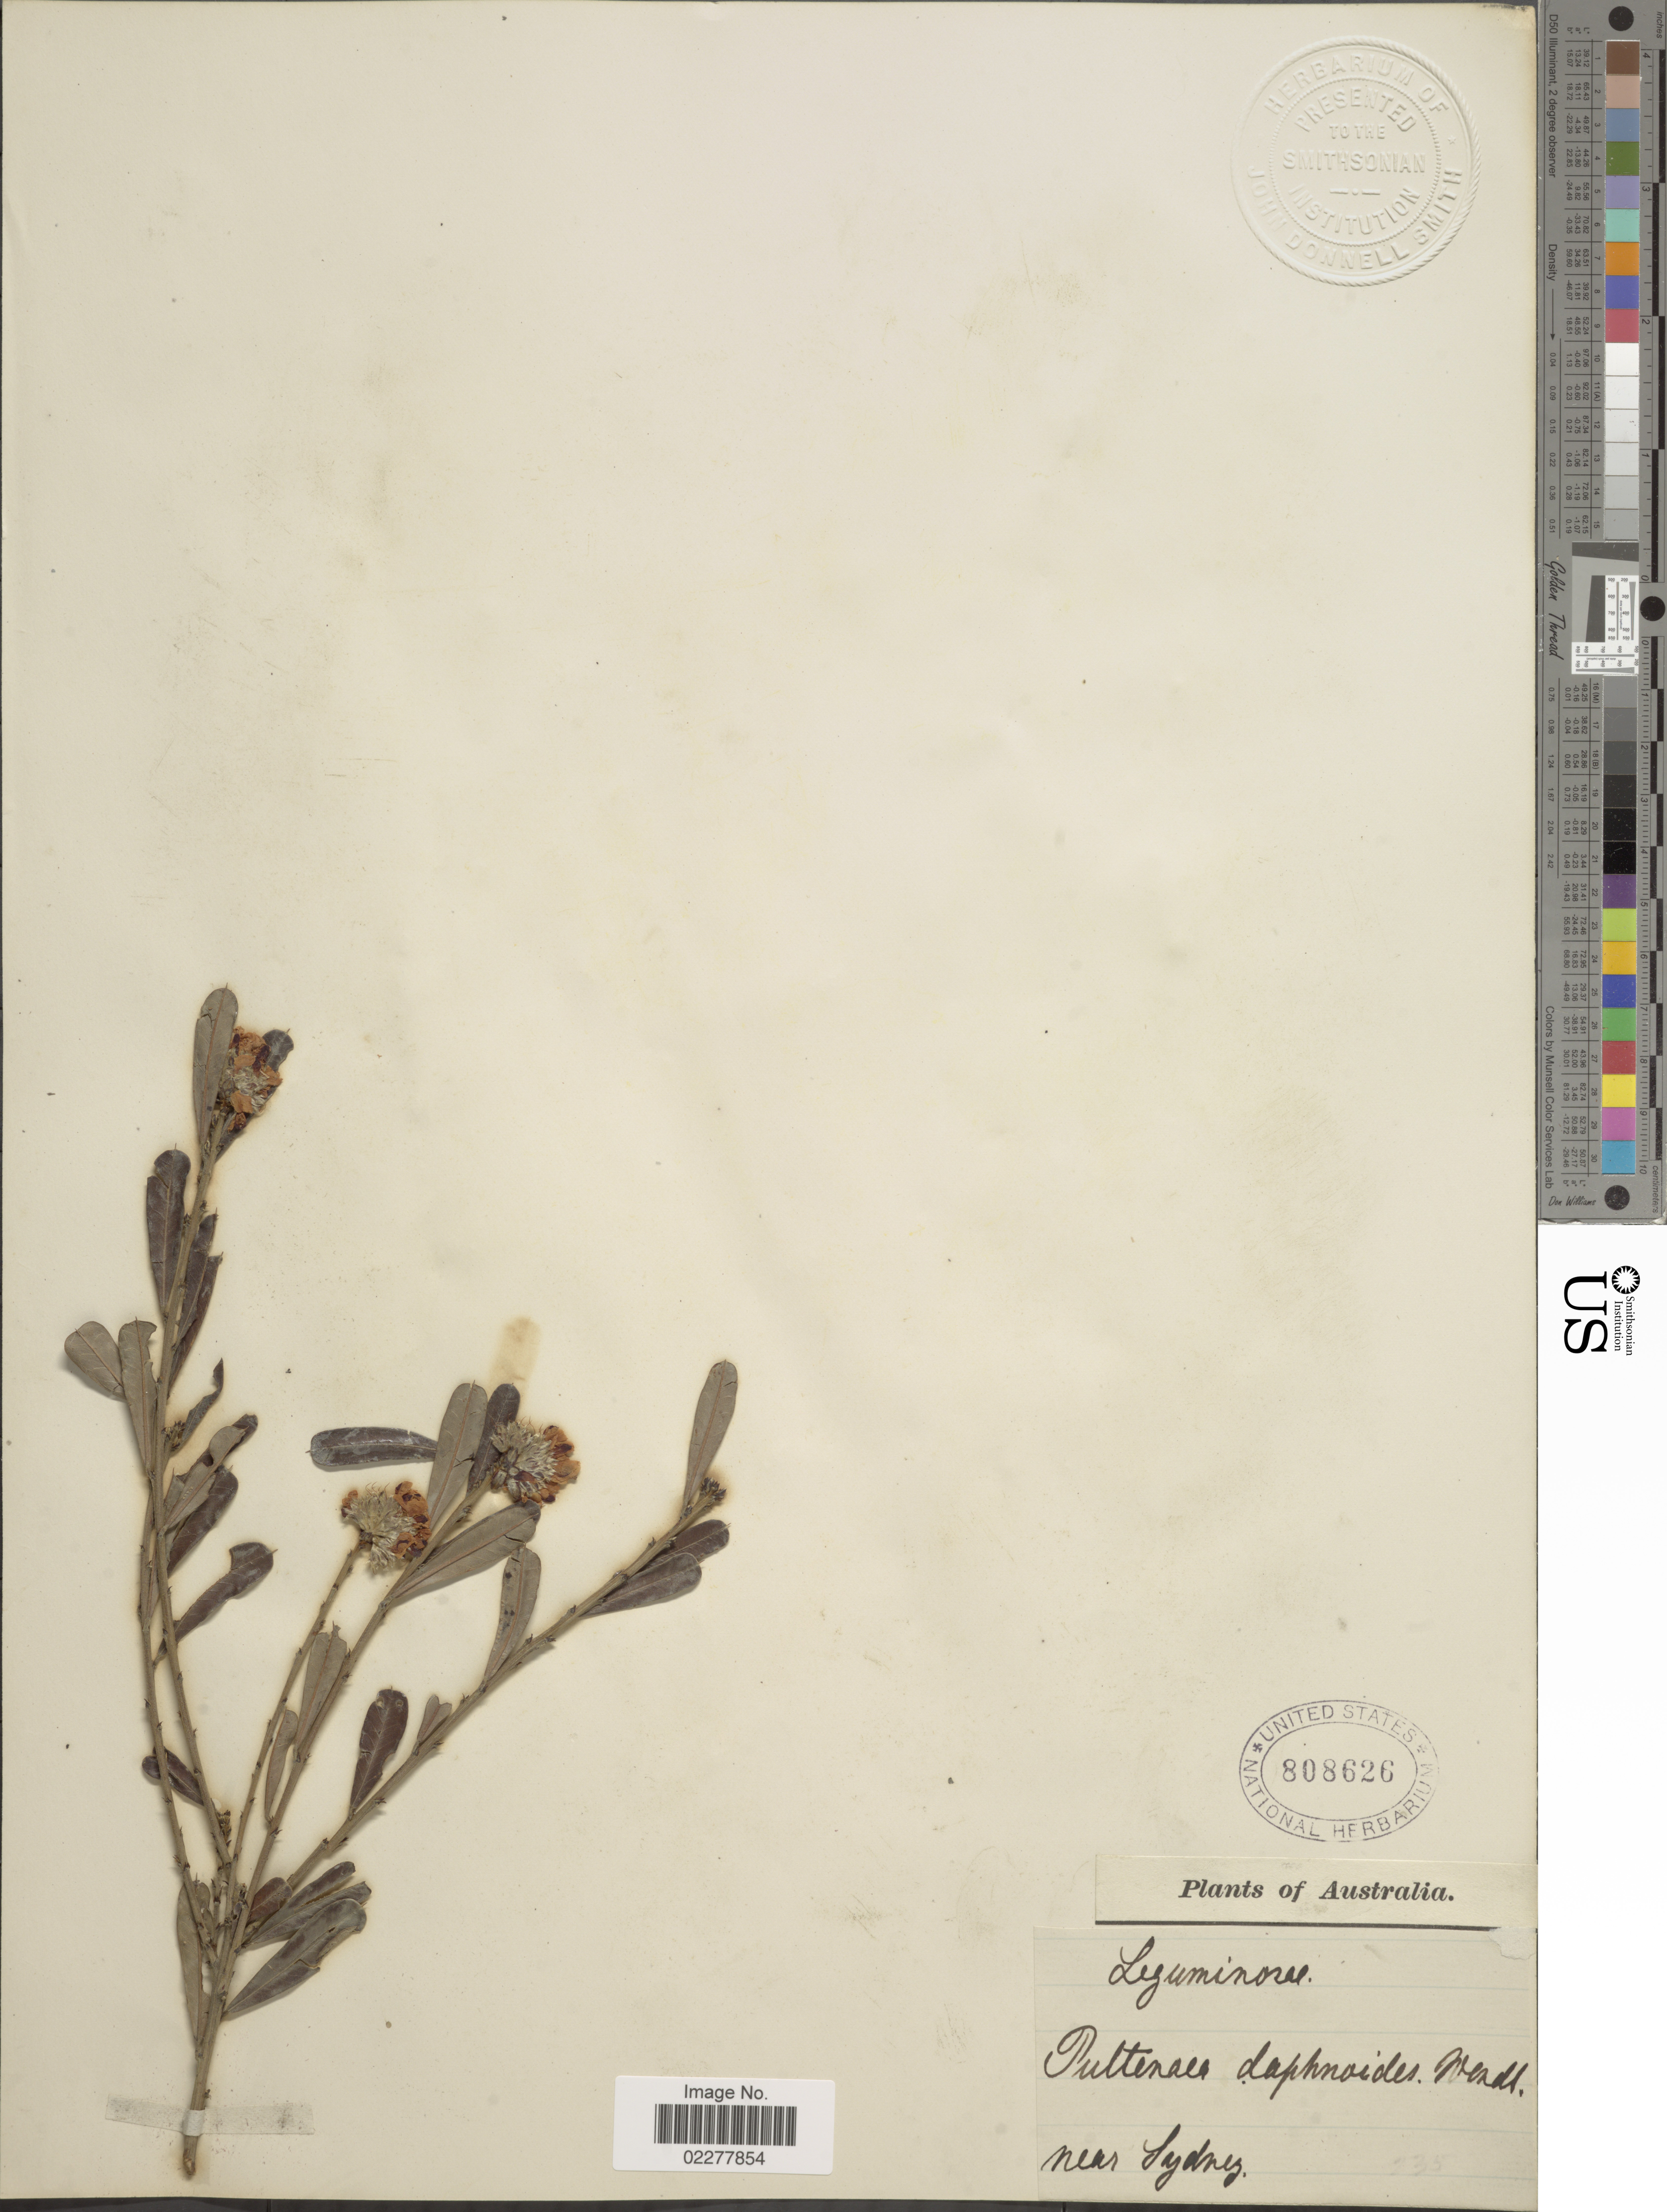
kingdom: Plantae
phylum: Tracheophyta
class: Magnoliopsida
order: Fabales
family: Fabaceae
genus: Pultenaea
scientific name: Pultenaea daphnoides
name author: J.C. Wendl.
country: Australia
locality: Near Sydney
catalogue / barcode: US 808626